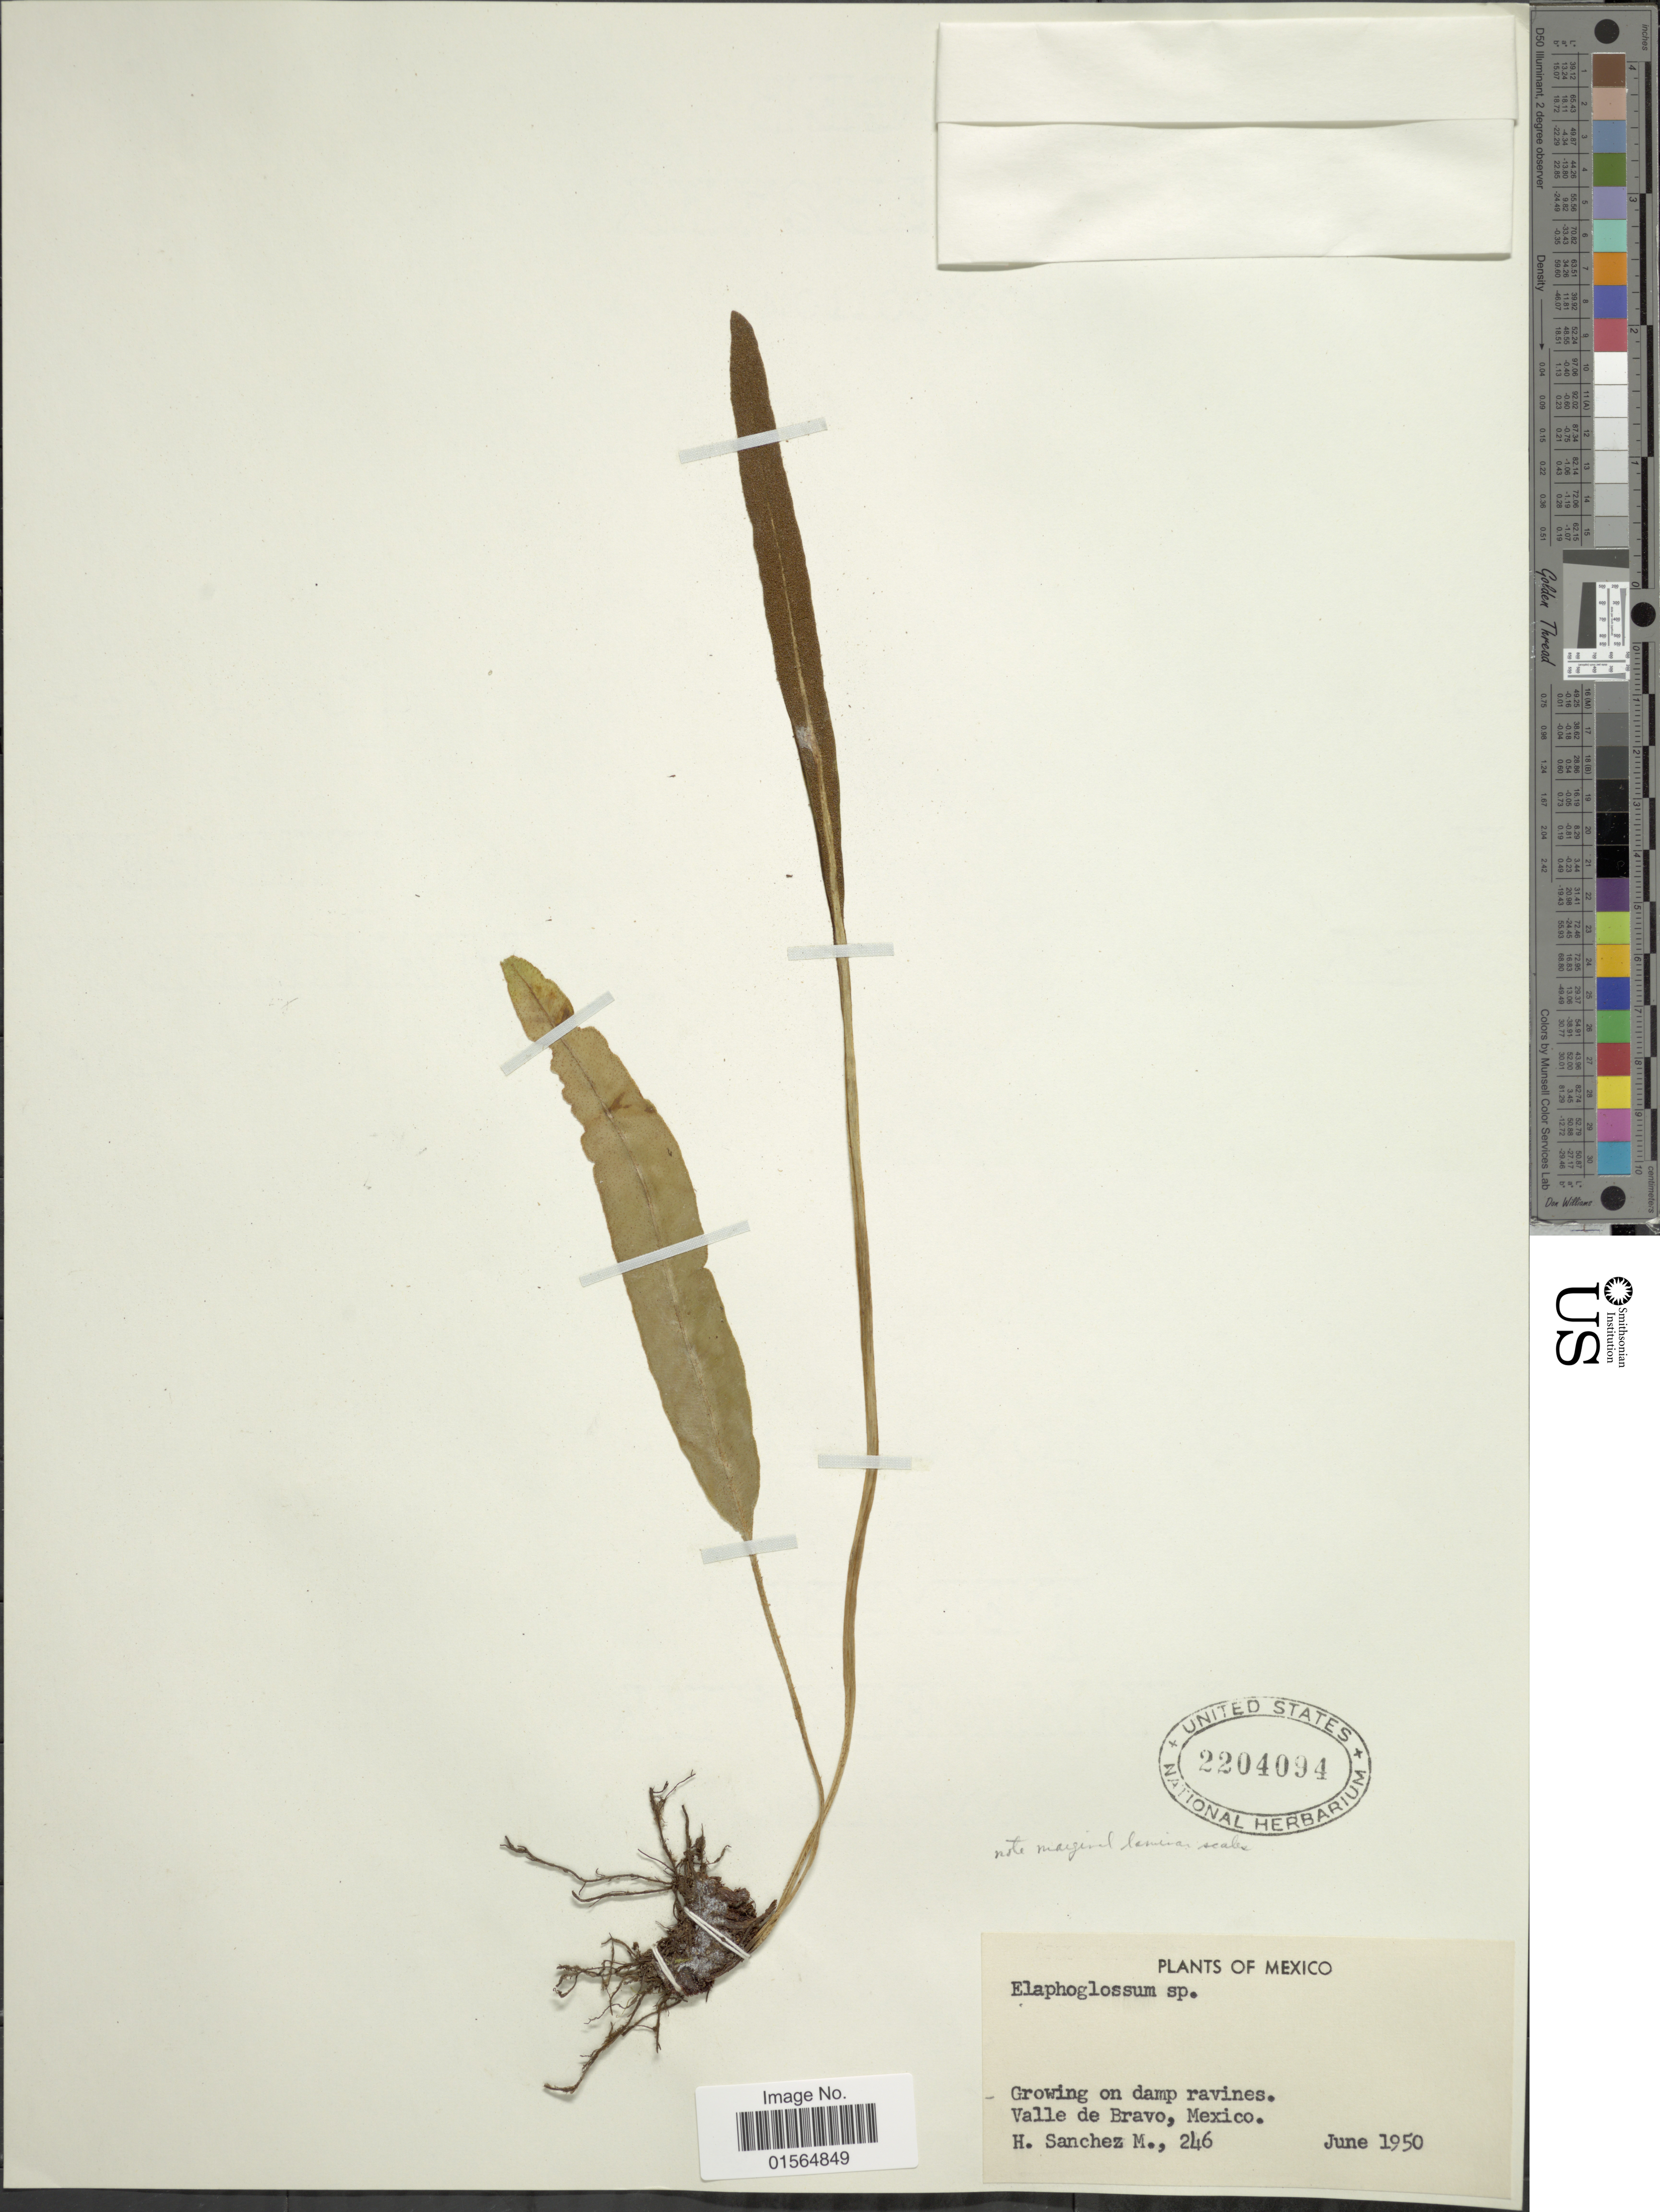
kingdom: Plantae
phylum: Tracheophyta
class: Polypodiopsida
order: Polypodiales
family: Dryopteridaceae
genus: Elaphoglossum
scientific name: Elaphoglossum petiolatum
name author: (Sw.) Urb.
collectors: H. Sánchez-Mejorada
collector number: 246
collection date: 1950-06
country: Mexico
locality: Growing on damp ravines, Valle de Bravo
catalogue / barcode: US 2204094